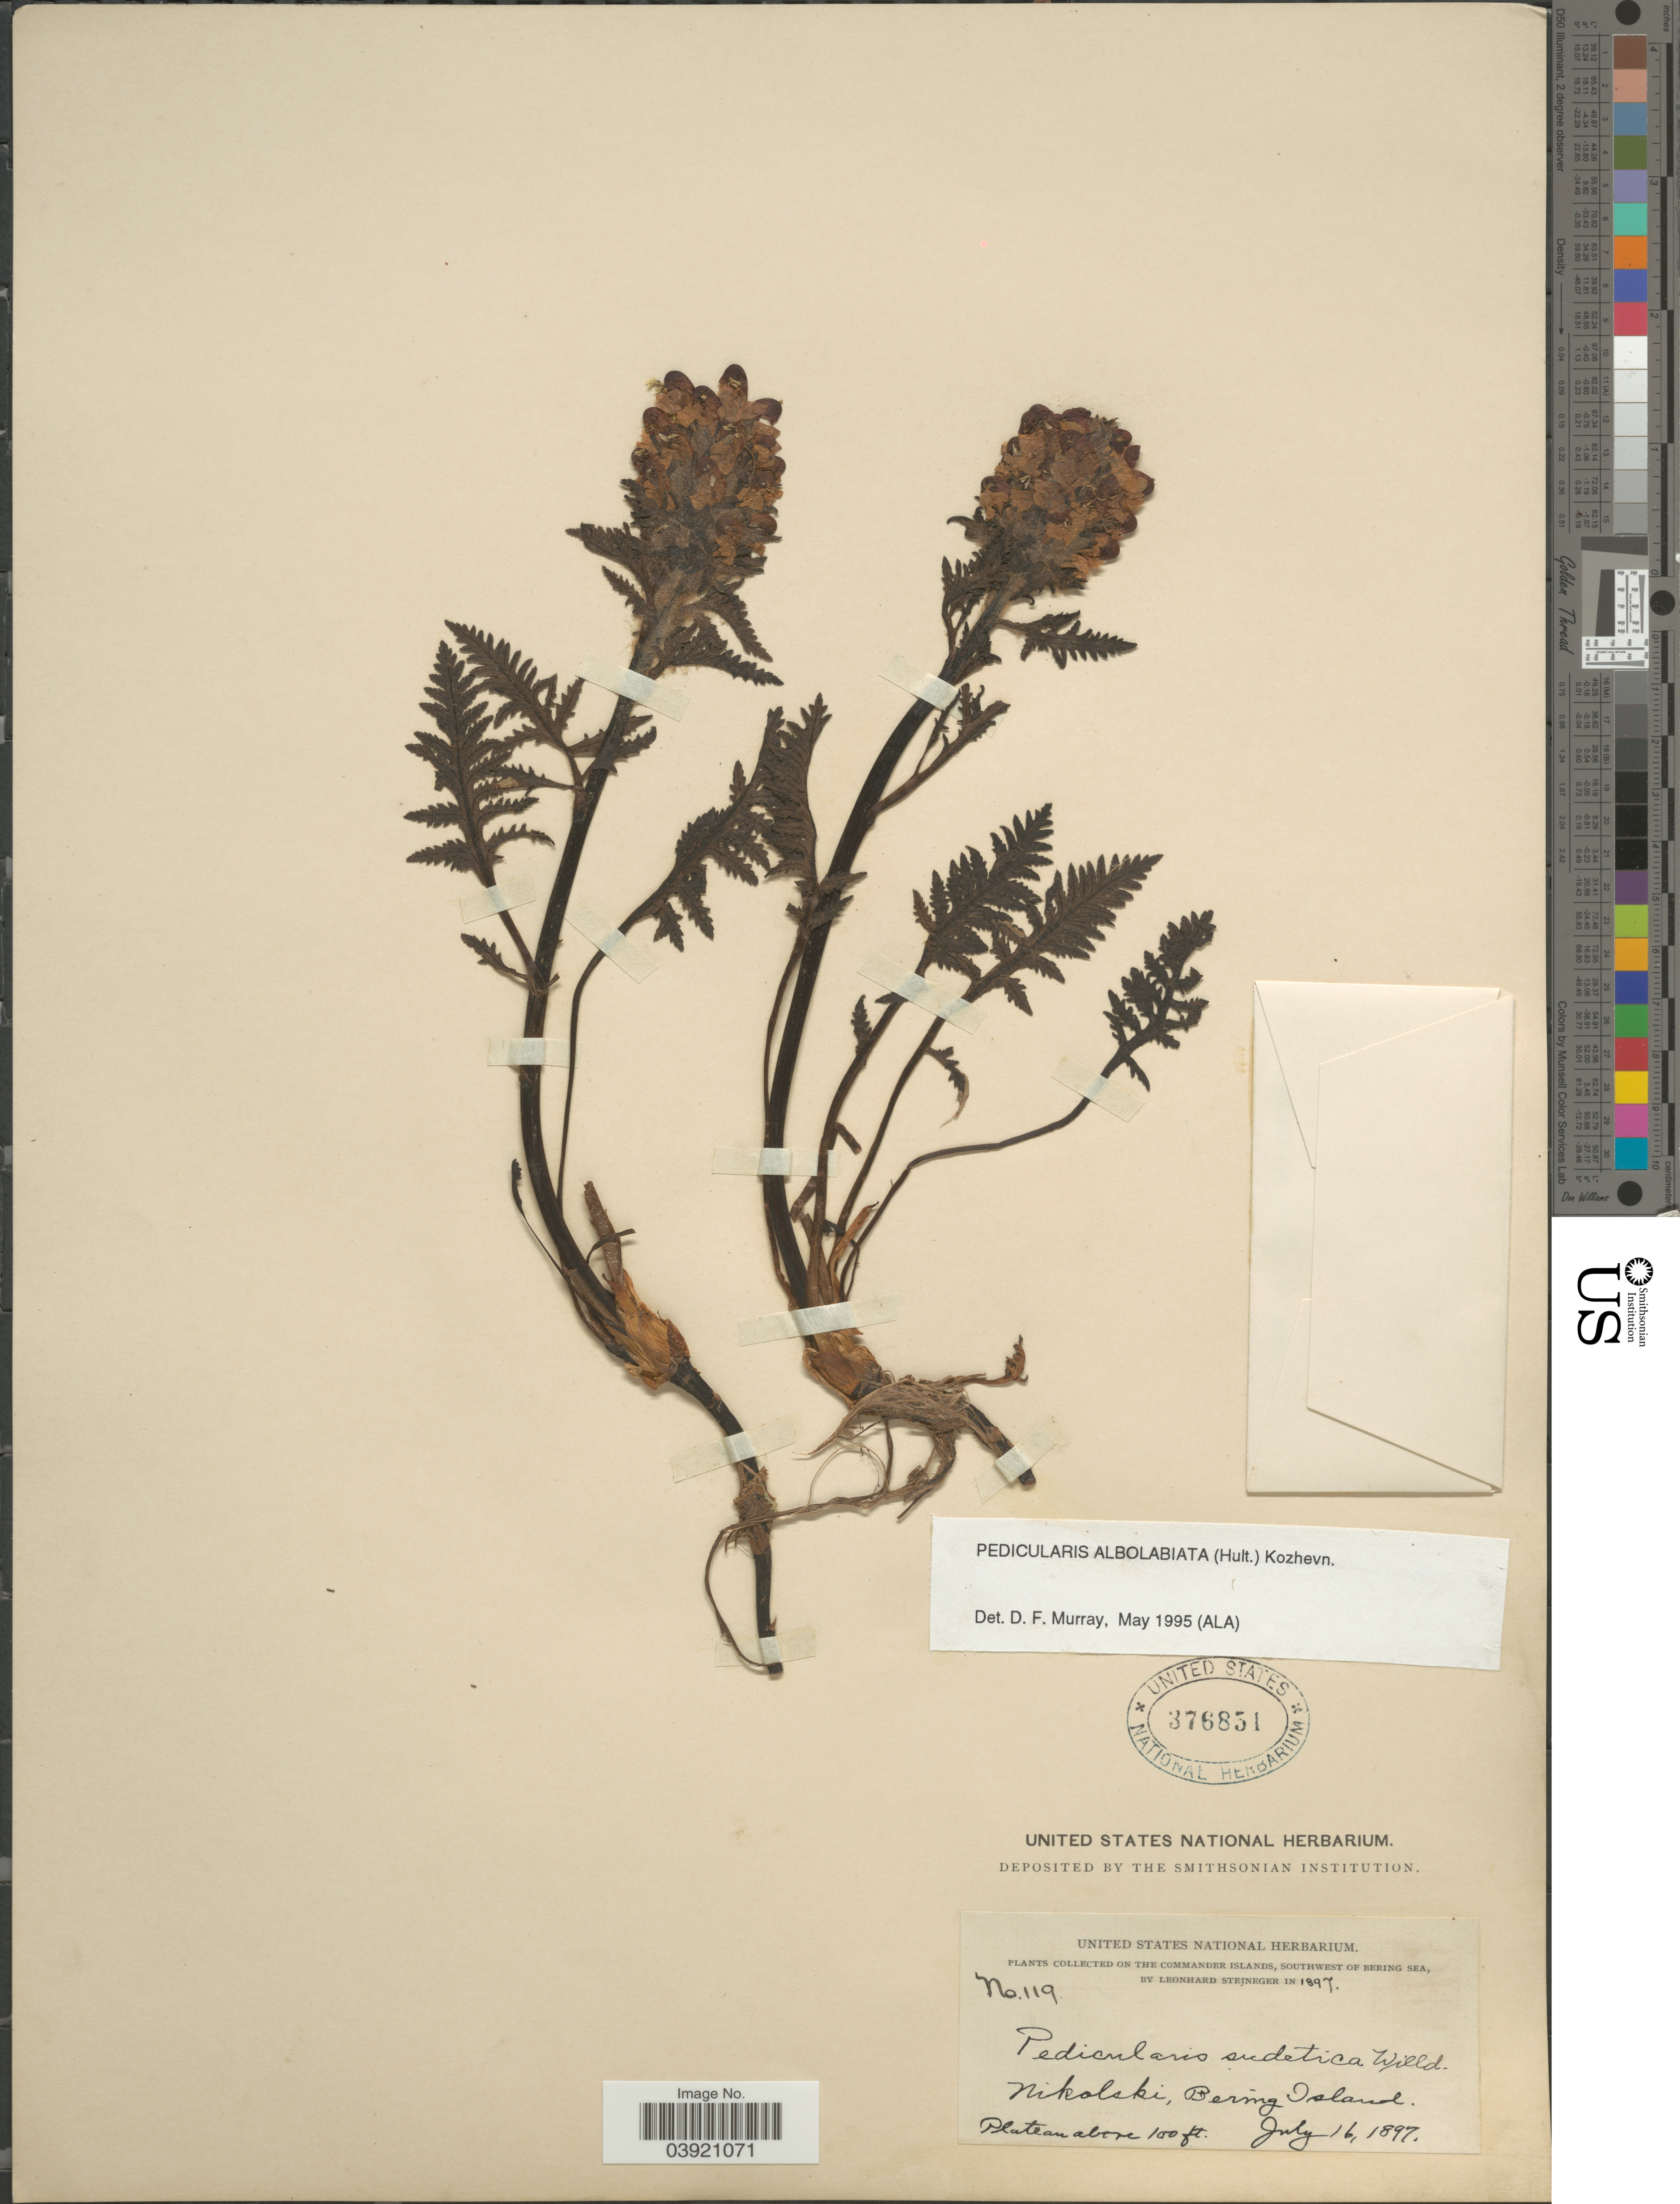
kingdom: Plantae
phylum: Tracheophyta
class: Magnoliopsida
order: Lamiales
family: Orobanchaceae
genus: Pedicularis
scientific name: Pedicularis albolabiata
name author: (Hultén) Kozhevn.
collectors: L. Stejneger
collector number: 119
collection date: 1897-07-16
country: Russian Federation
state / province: Kamchatka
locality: On the Commander Islands, southwest of Bering Sea. Nikolski, Bering Island.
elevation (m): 30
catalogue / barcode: US 376851